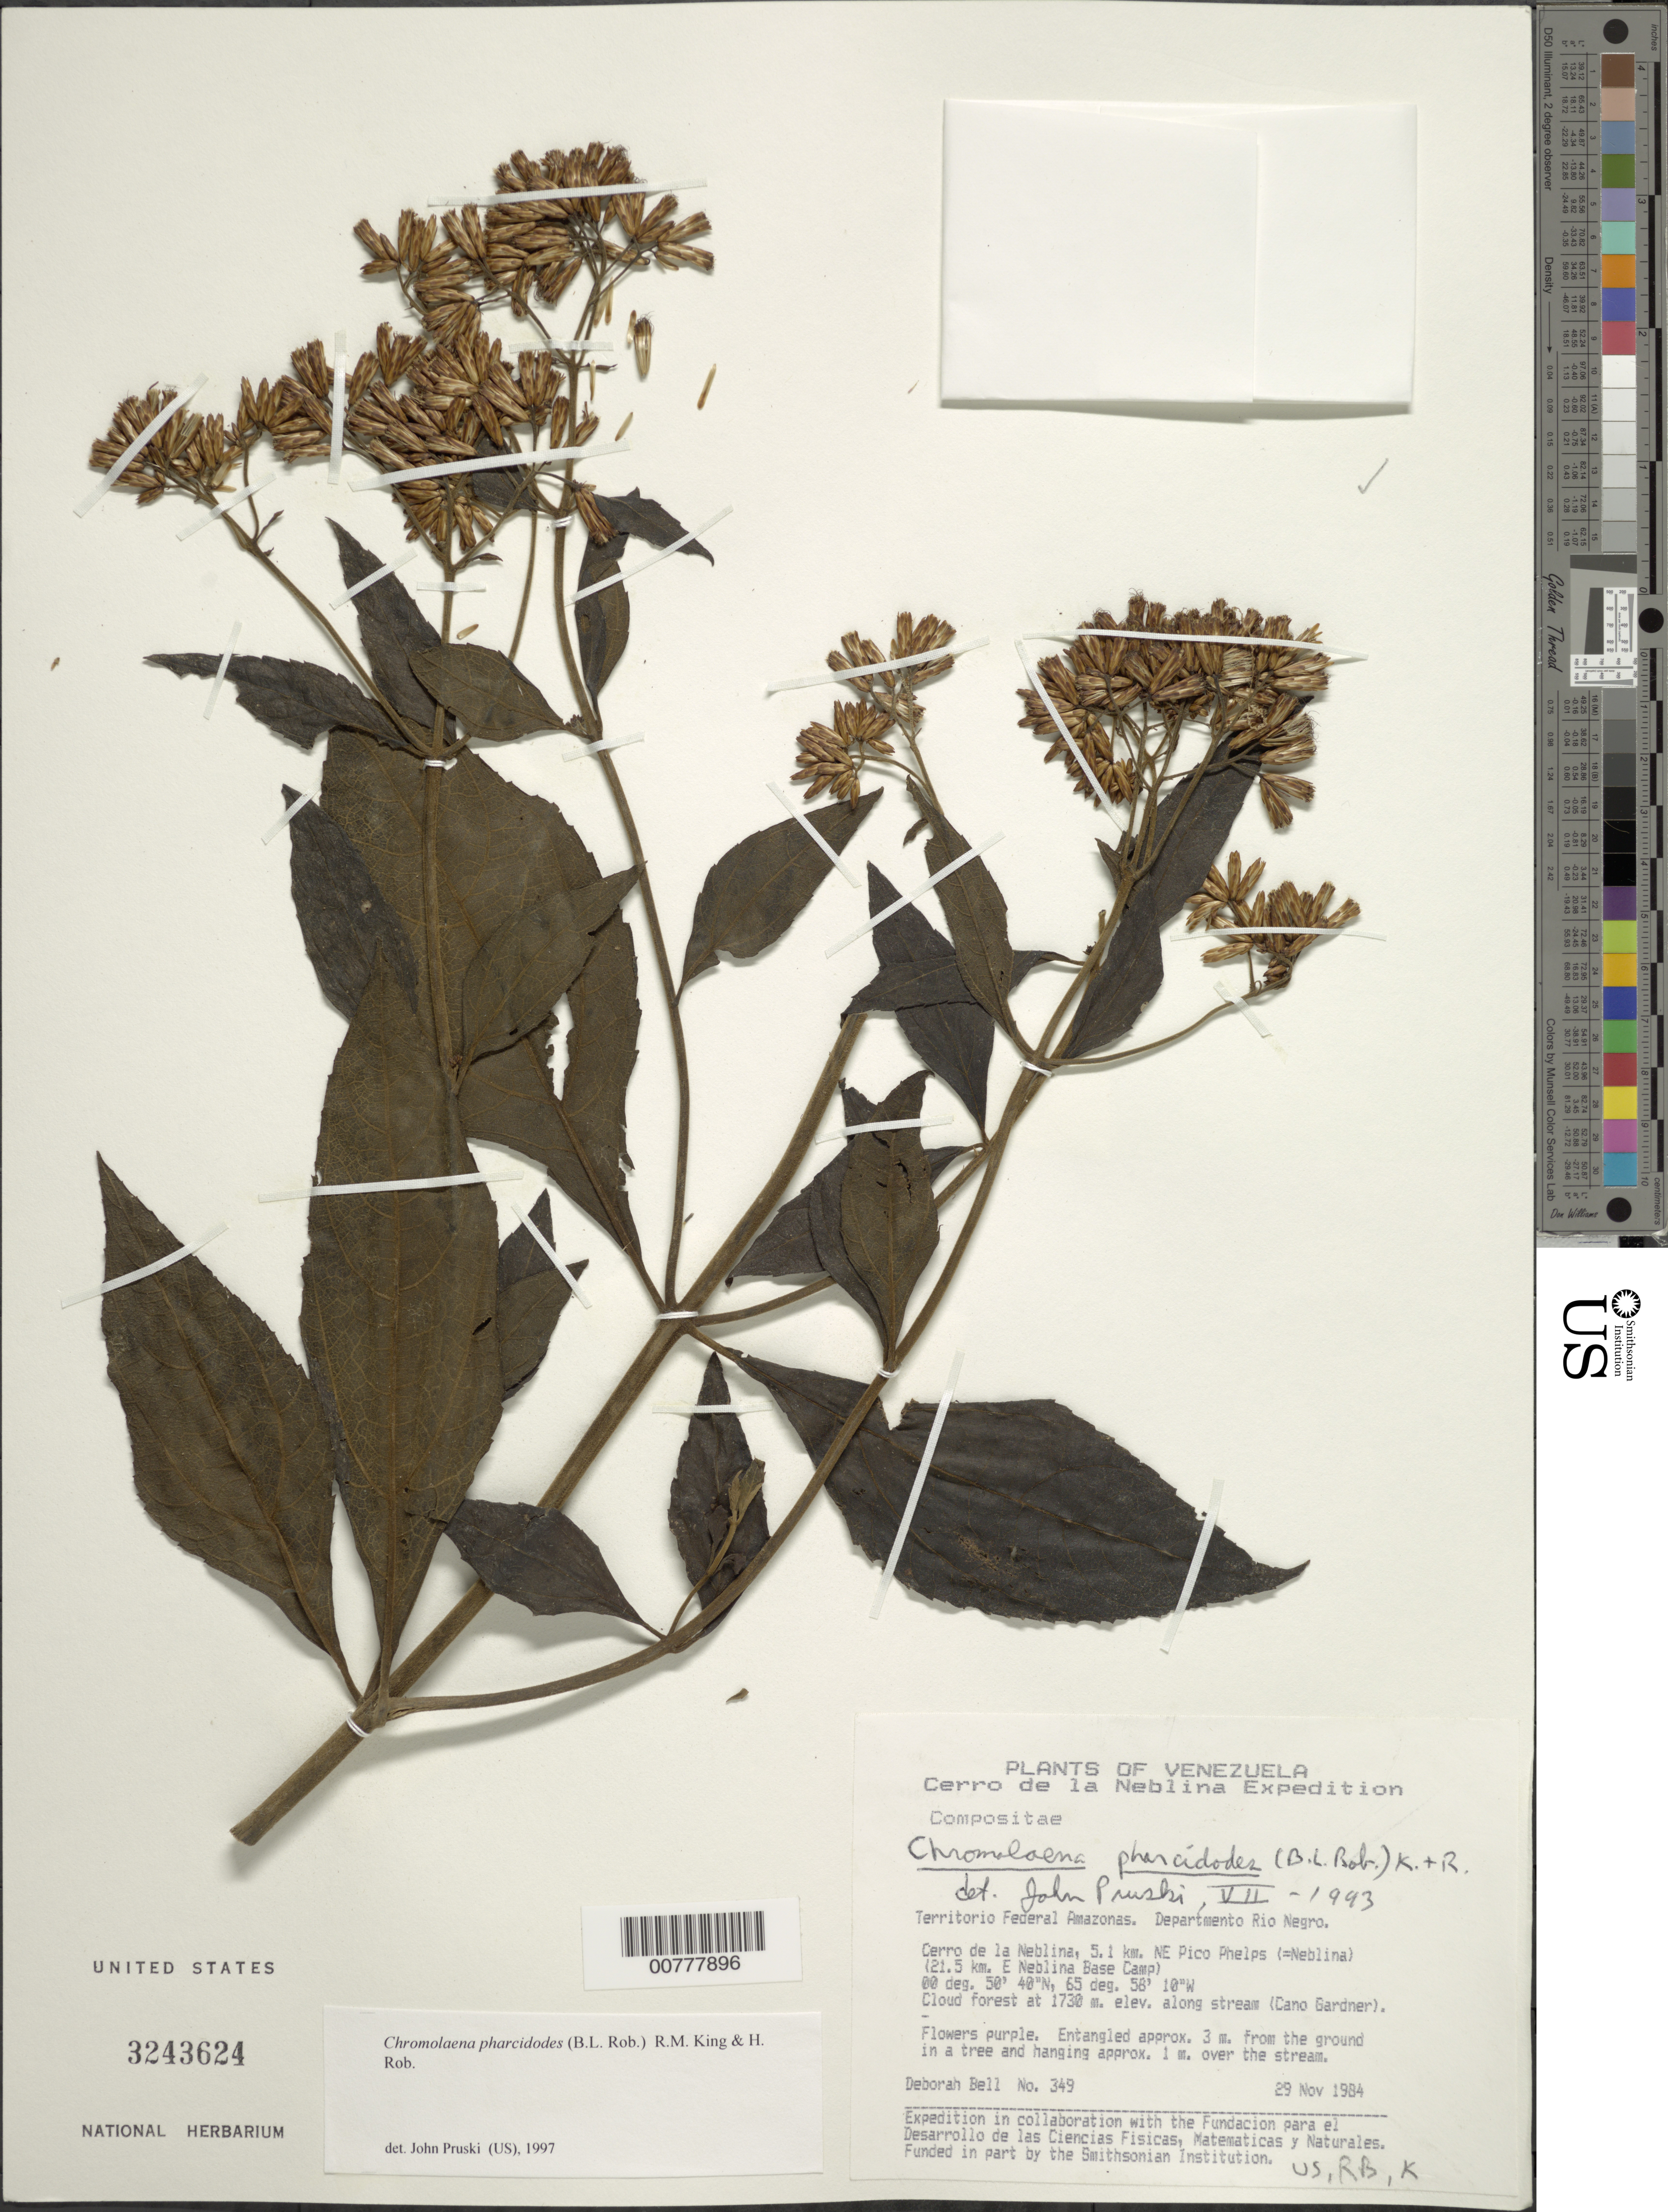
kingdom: Plantae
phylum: Tracheophyta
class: Magnoliopsida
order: Asterales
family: Asteraceae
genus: Chromolaena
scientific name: Chromolaena pharcidodes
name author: (B.L. Rob.) R.M. King & H. Rob.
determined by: Pruski, J. F.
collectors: D. A. Bell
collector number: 349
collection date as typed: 29-Nov-84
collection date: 1984-11-29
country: Venezuela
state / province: Amazonas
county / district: Río Negro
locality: Cerro de La Neblina, 5.1 km NE Pico Phelps (21.5 km E Neblina Base Camp), along Caño Gardner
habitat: Cloud forest along stream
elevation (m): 1730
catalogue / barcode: US 3243624